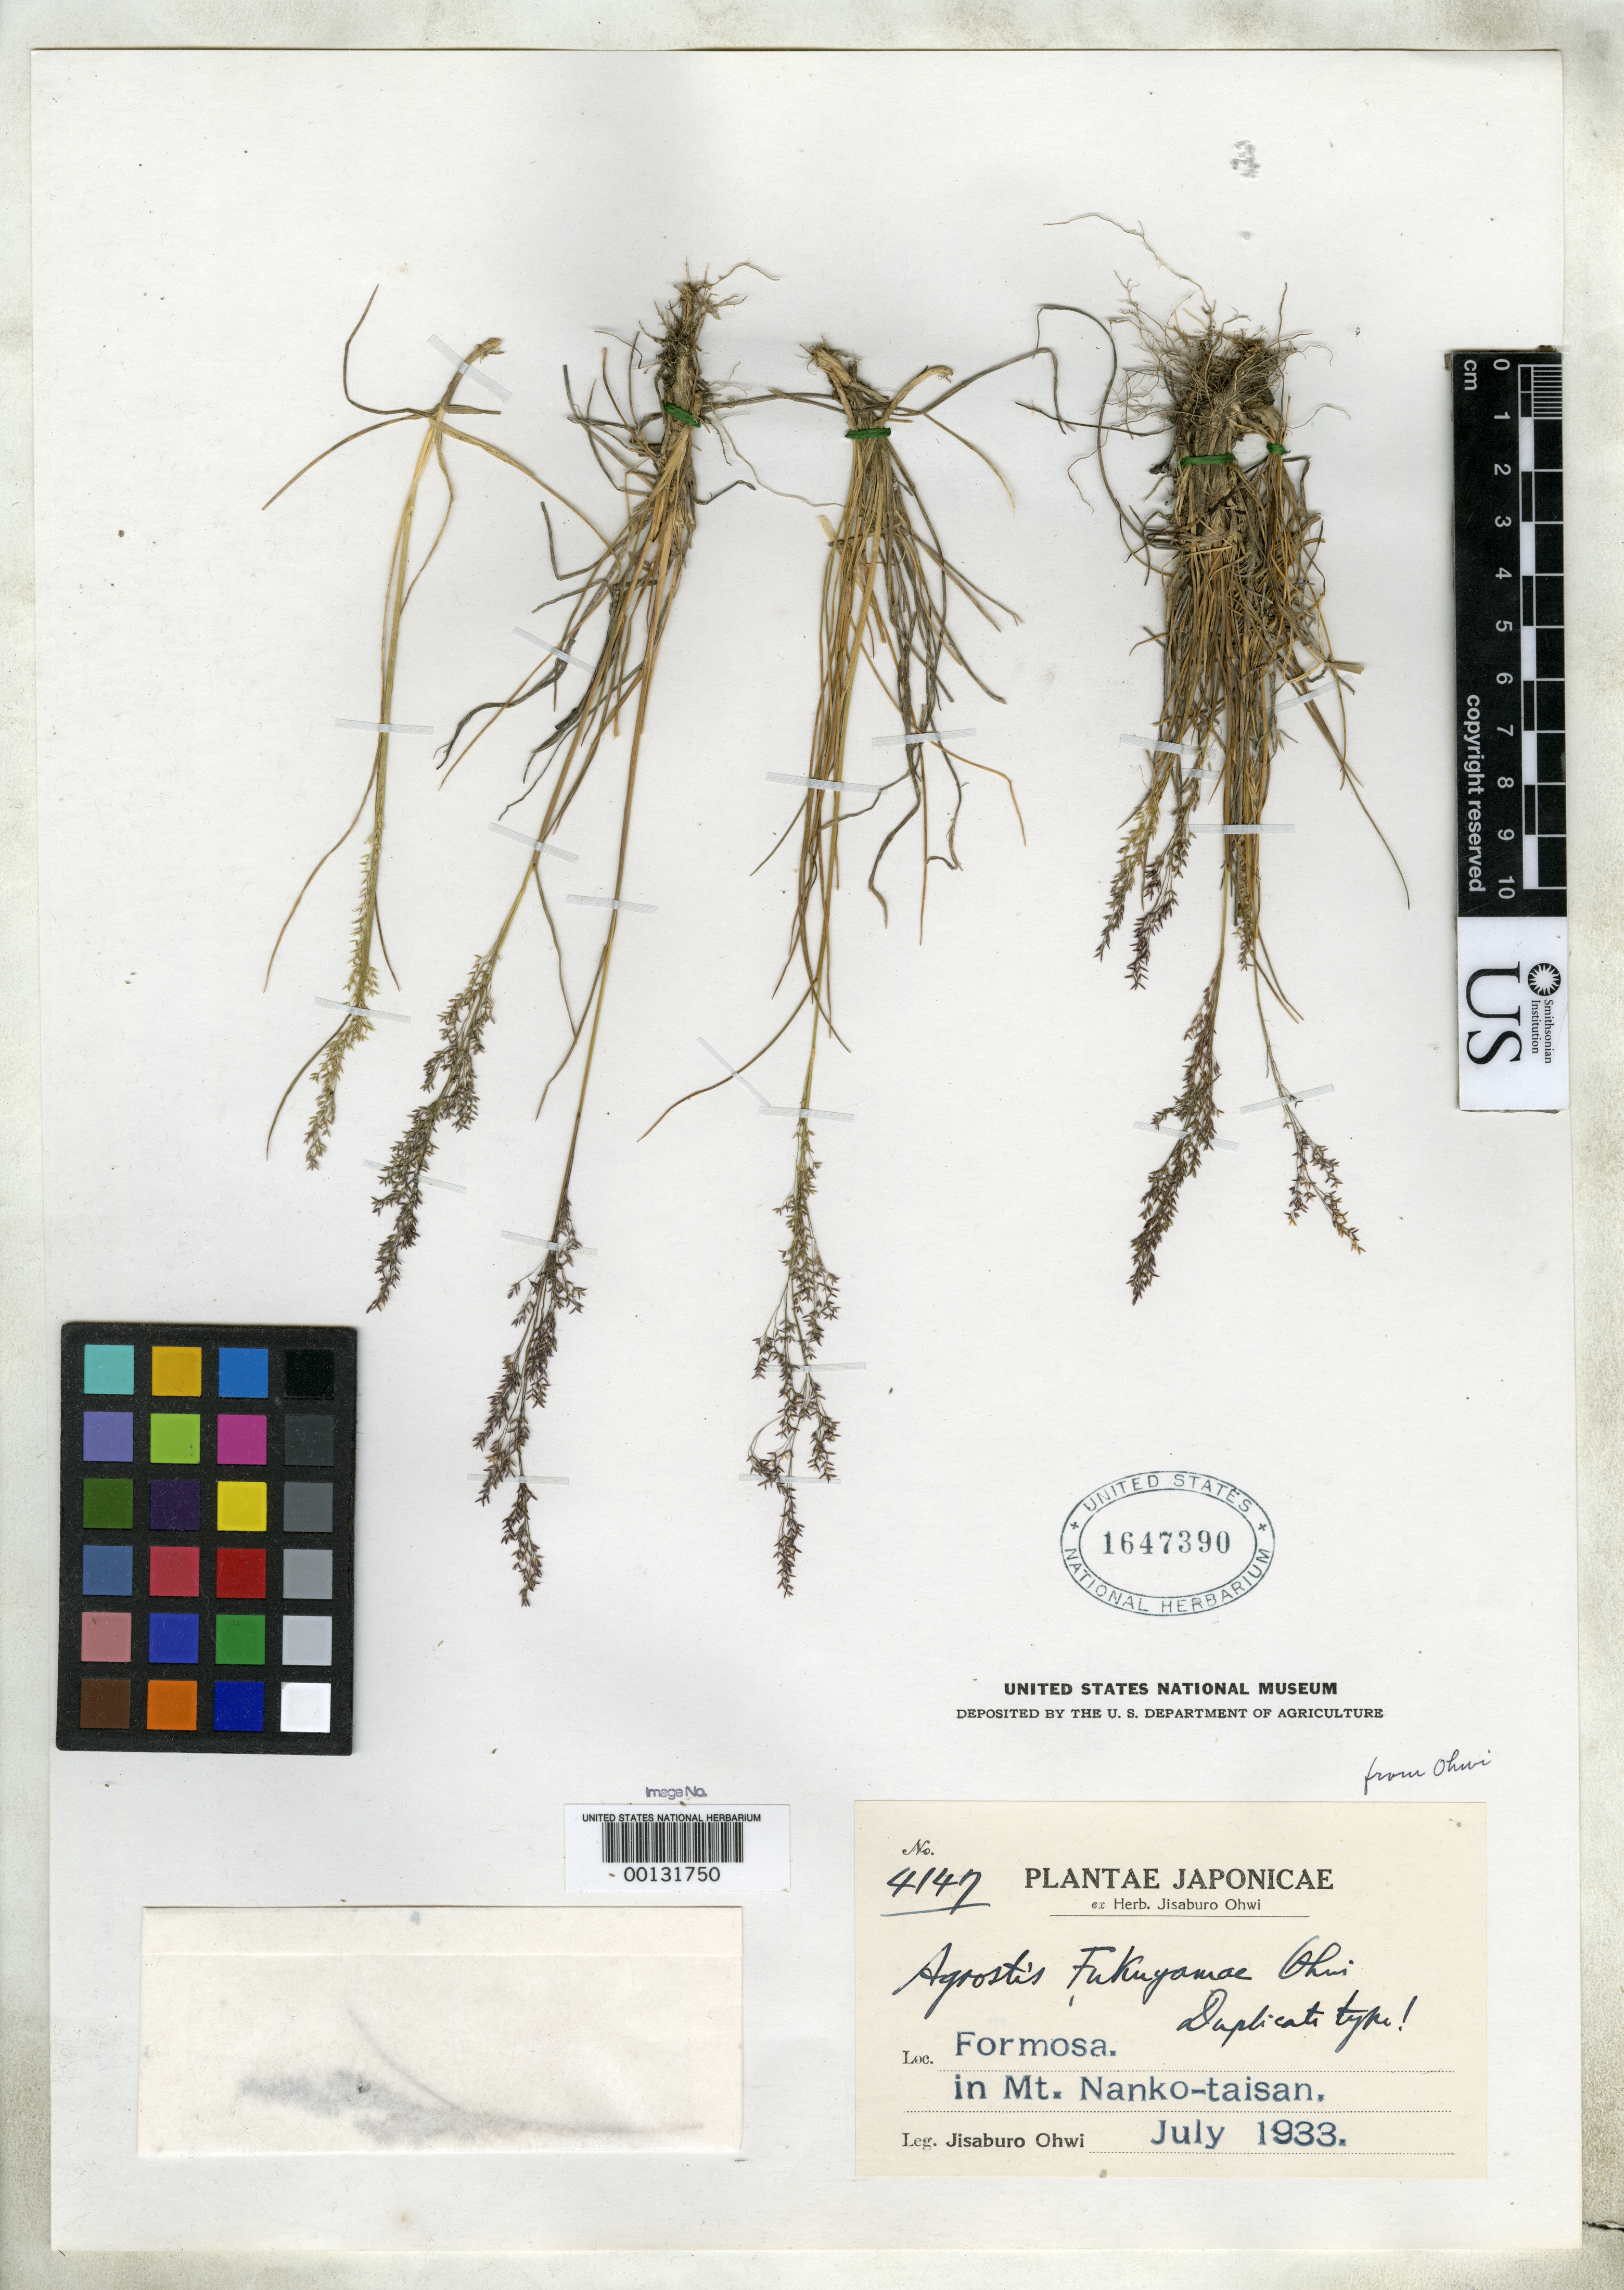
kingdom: Plantae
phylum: Tracheophyta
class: Liliopsida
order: Poales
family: Poaceae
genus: Agrostis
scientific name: Agrostis fukuyamae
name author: Ohwi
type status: Isotype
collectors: J. Ohwi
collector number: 4147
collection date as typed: Jul 1933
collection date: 1933-07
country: Taiwan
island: Taiwan [Formosa]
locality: Mt. Nanko-Taisan.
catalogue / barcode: US 1647390